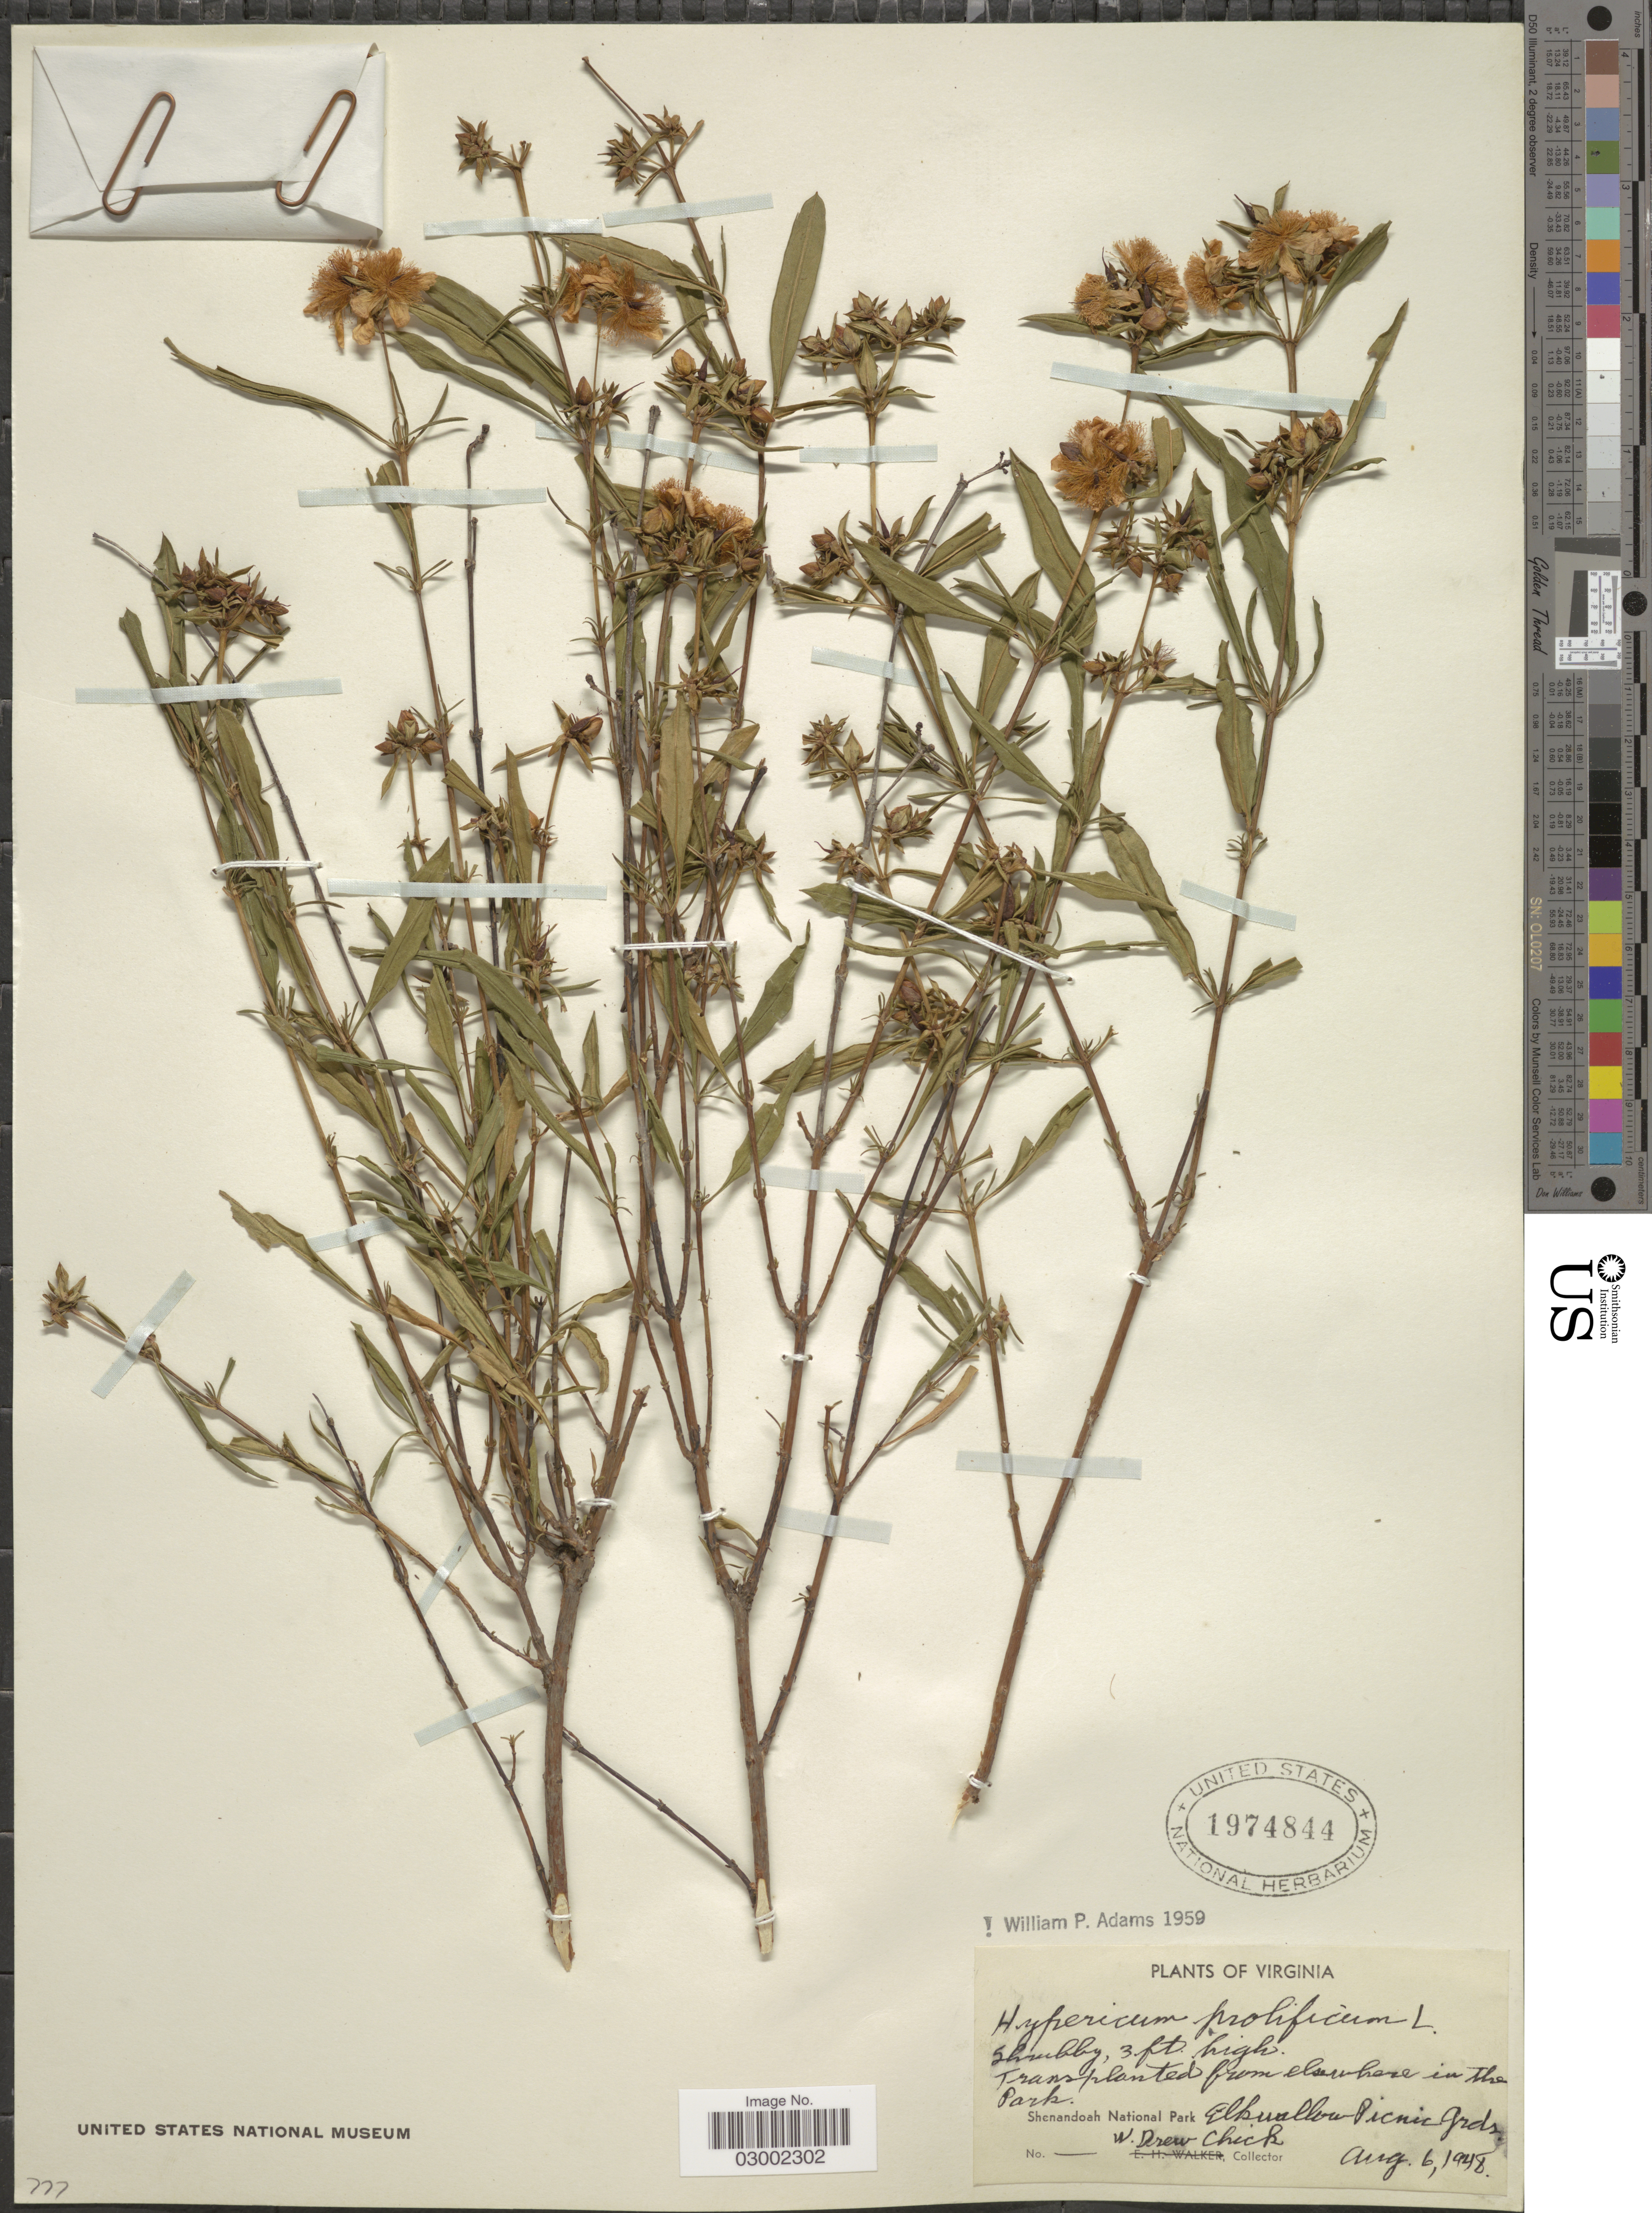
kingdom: Plantae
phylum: Tracheophyta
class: Magnoliopsida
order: Malpighiales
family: Hypericaceae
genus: Hypericum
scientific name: Hypericum prolificum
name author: L.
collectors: W. Chick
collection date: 1948-08-06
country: United States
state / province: Virginia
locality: Shenandoah National Park. Elkwallow Picnic Grds.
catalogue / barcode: US 1974844